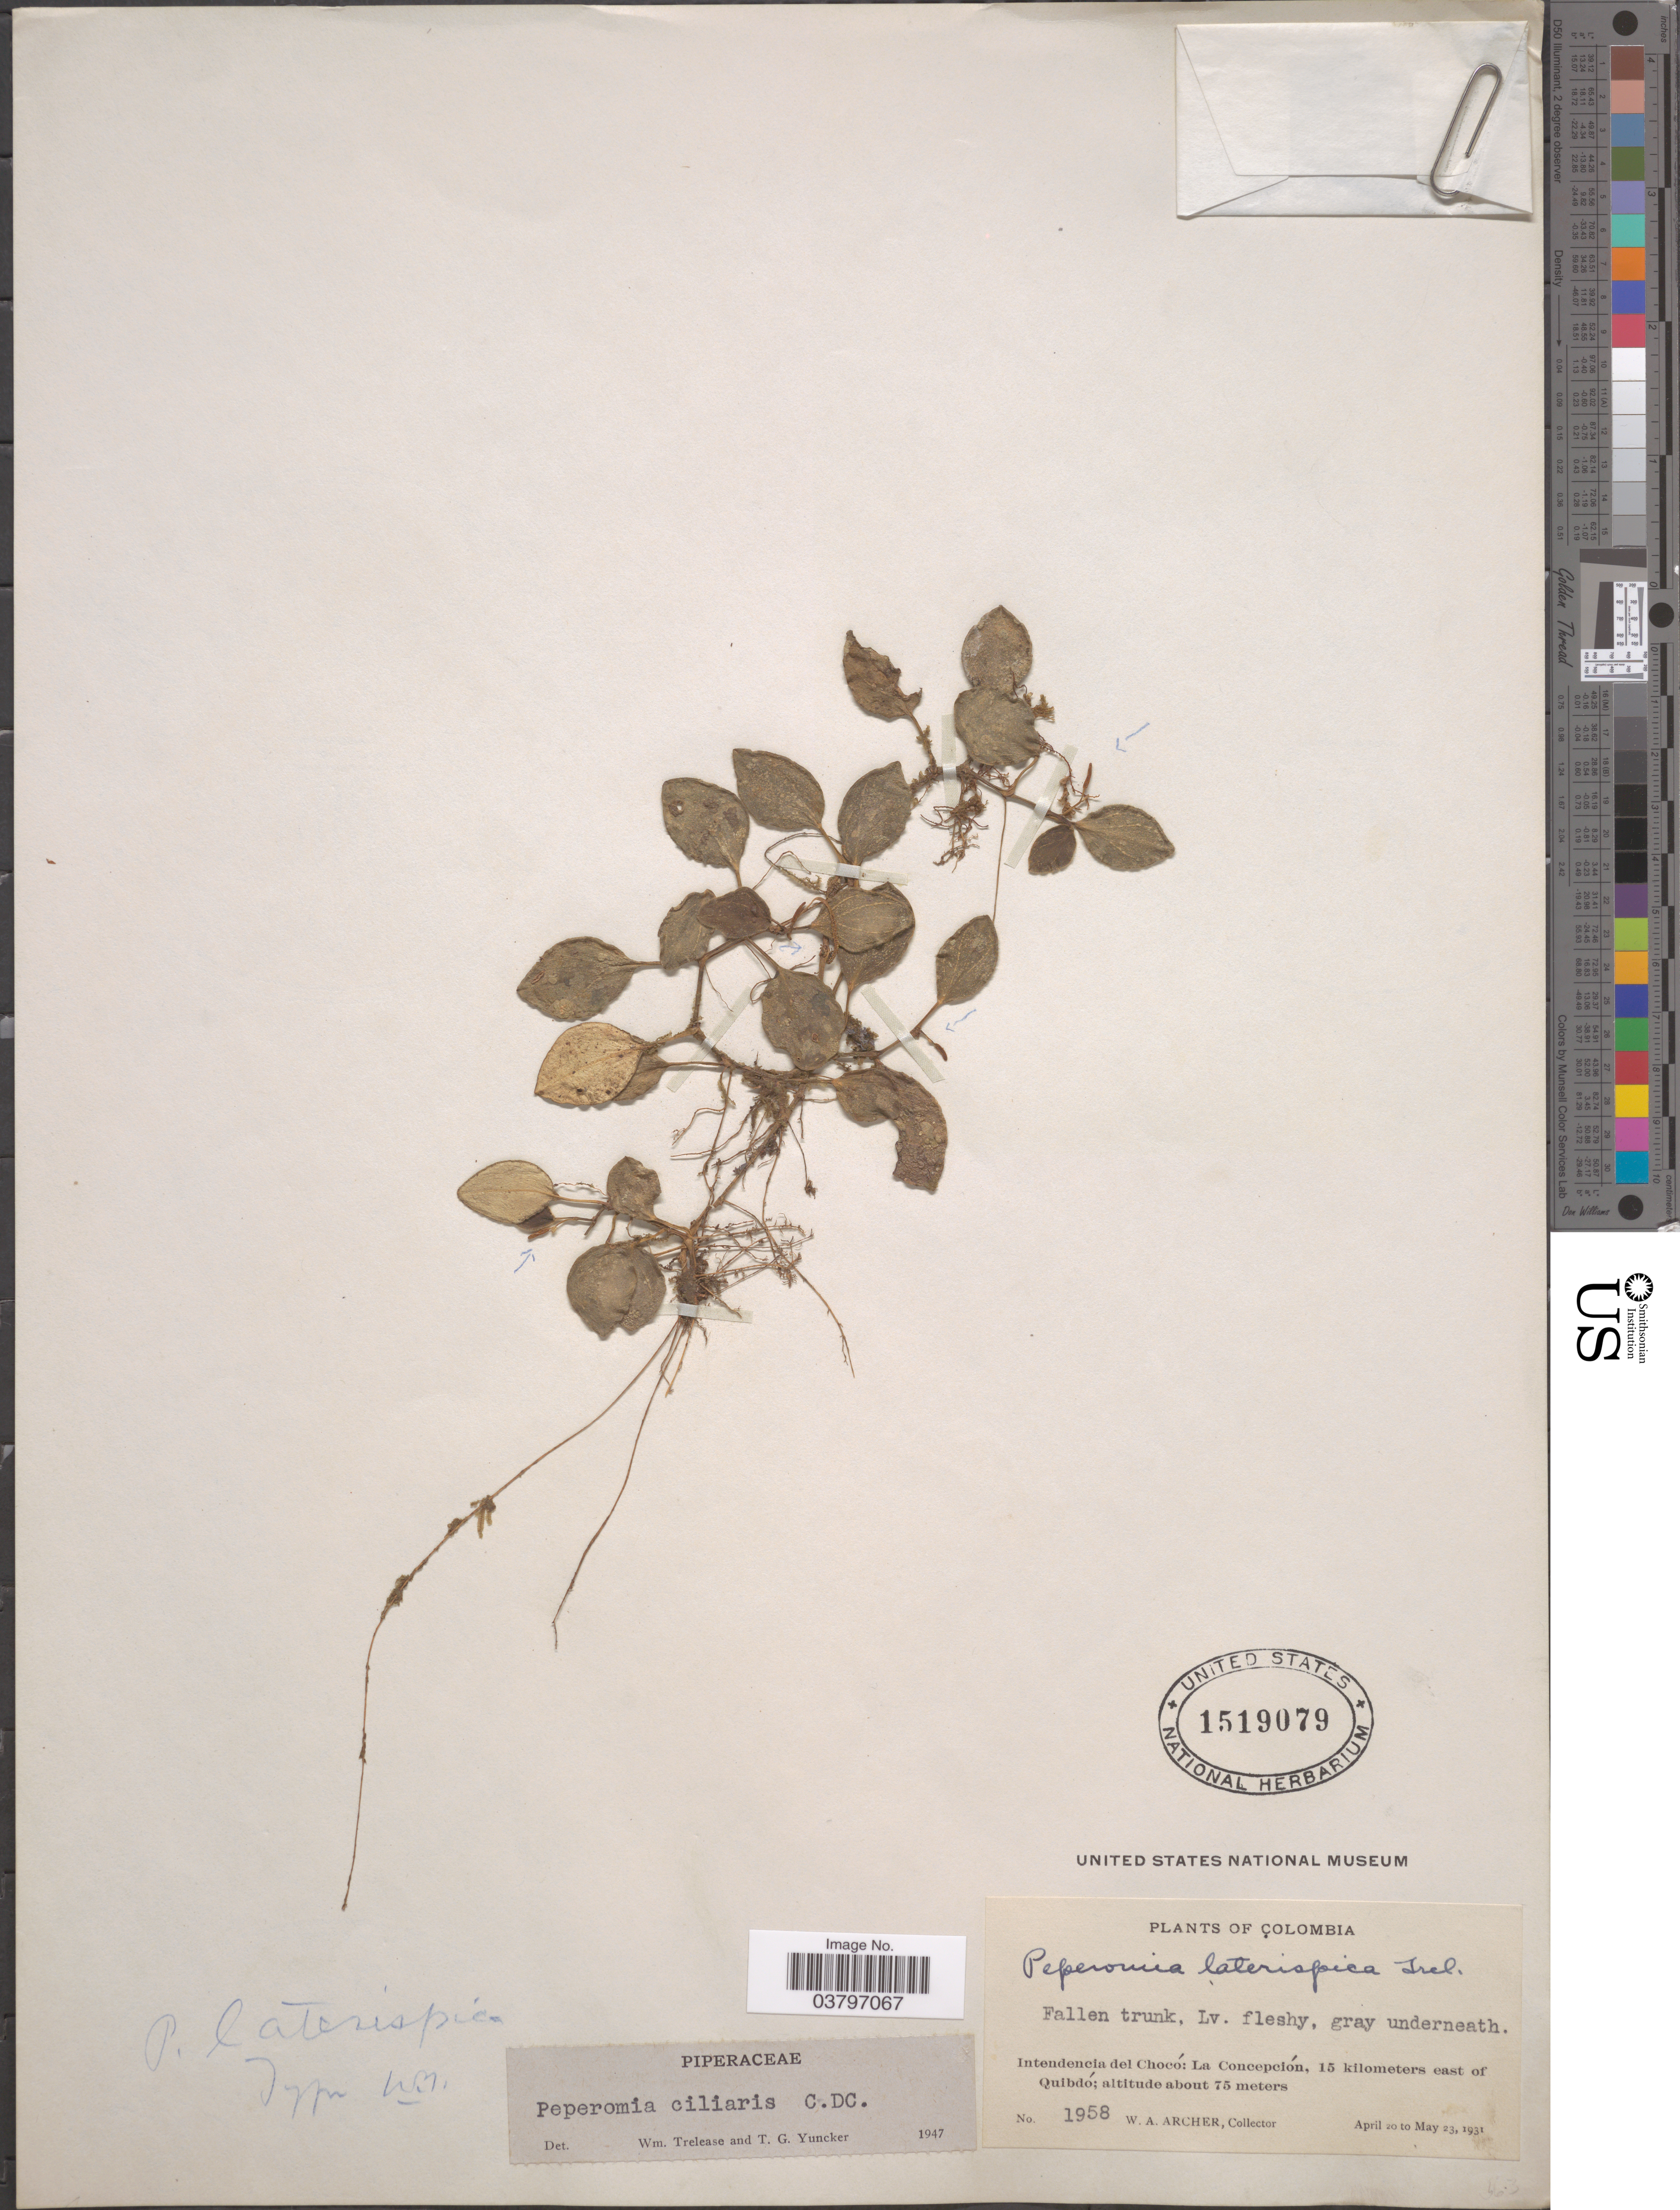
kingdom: Plantae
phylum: Tracheophyta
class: Magnoliopsida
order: Piperales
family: Piperaceae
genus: Peperomia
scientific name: Peperomia ciliaris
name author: C. DC.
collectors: W. Archer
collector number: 1958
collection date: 1931-04-20/1931-05-23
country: Colombia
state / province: Chocó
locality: Intendencia del Chocó: La Concepción, 15 kilometers east of Quibdó.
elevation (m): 75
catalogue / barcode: US 1519079